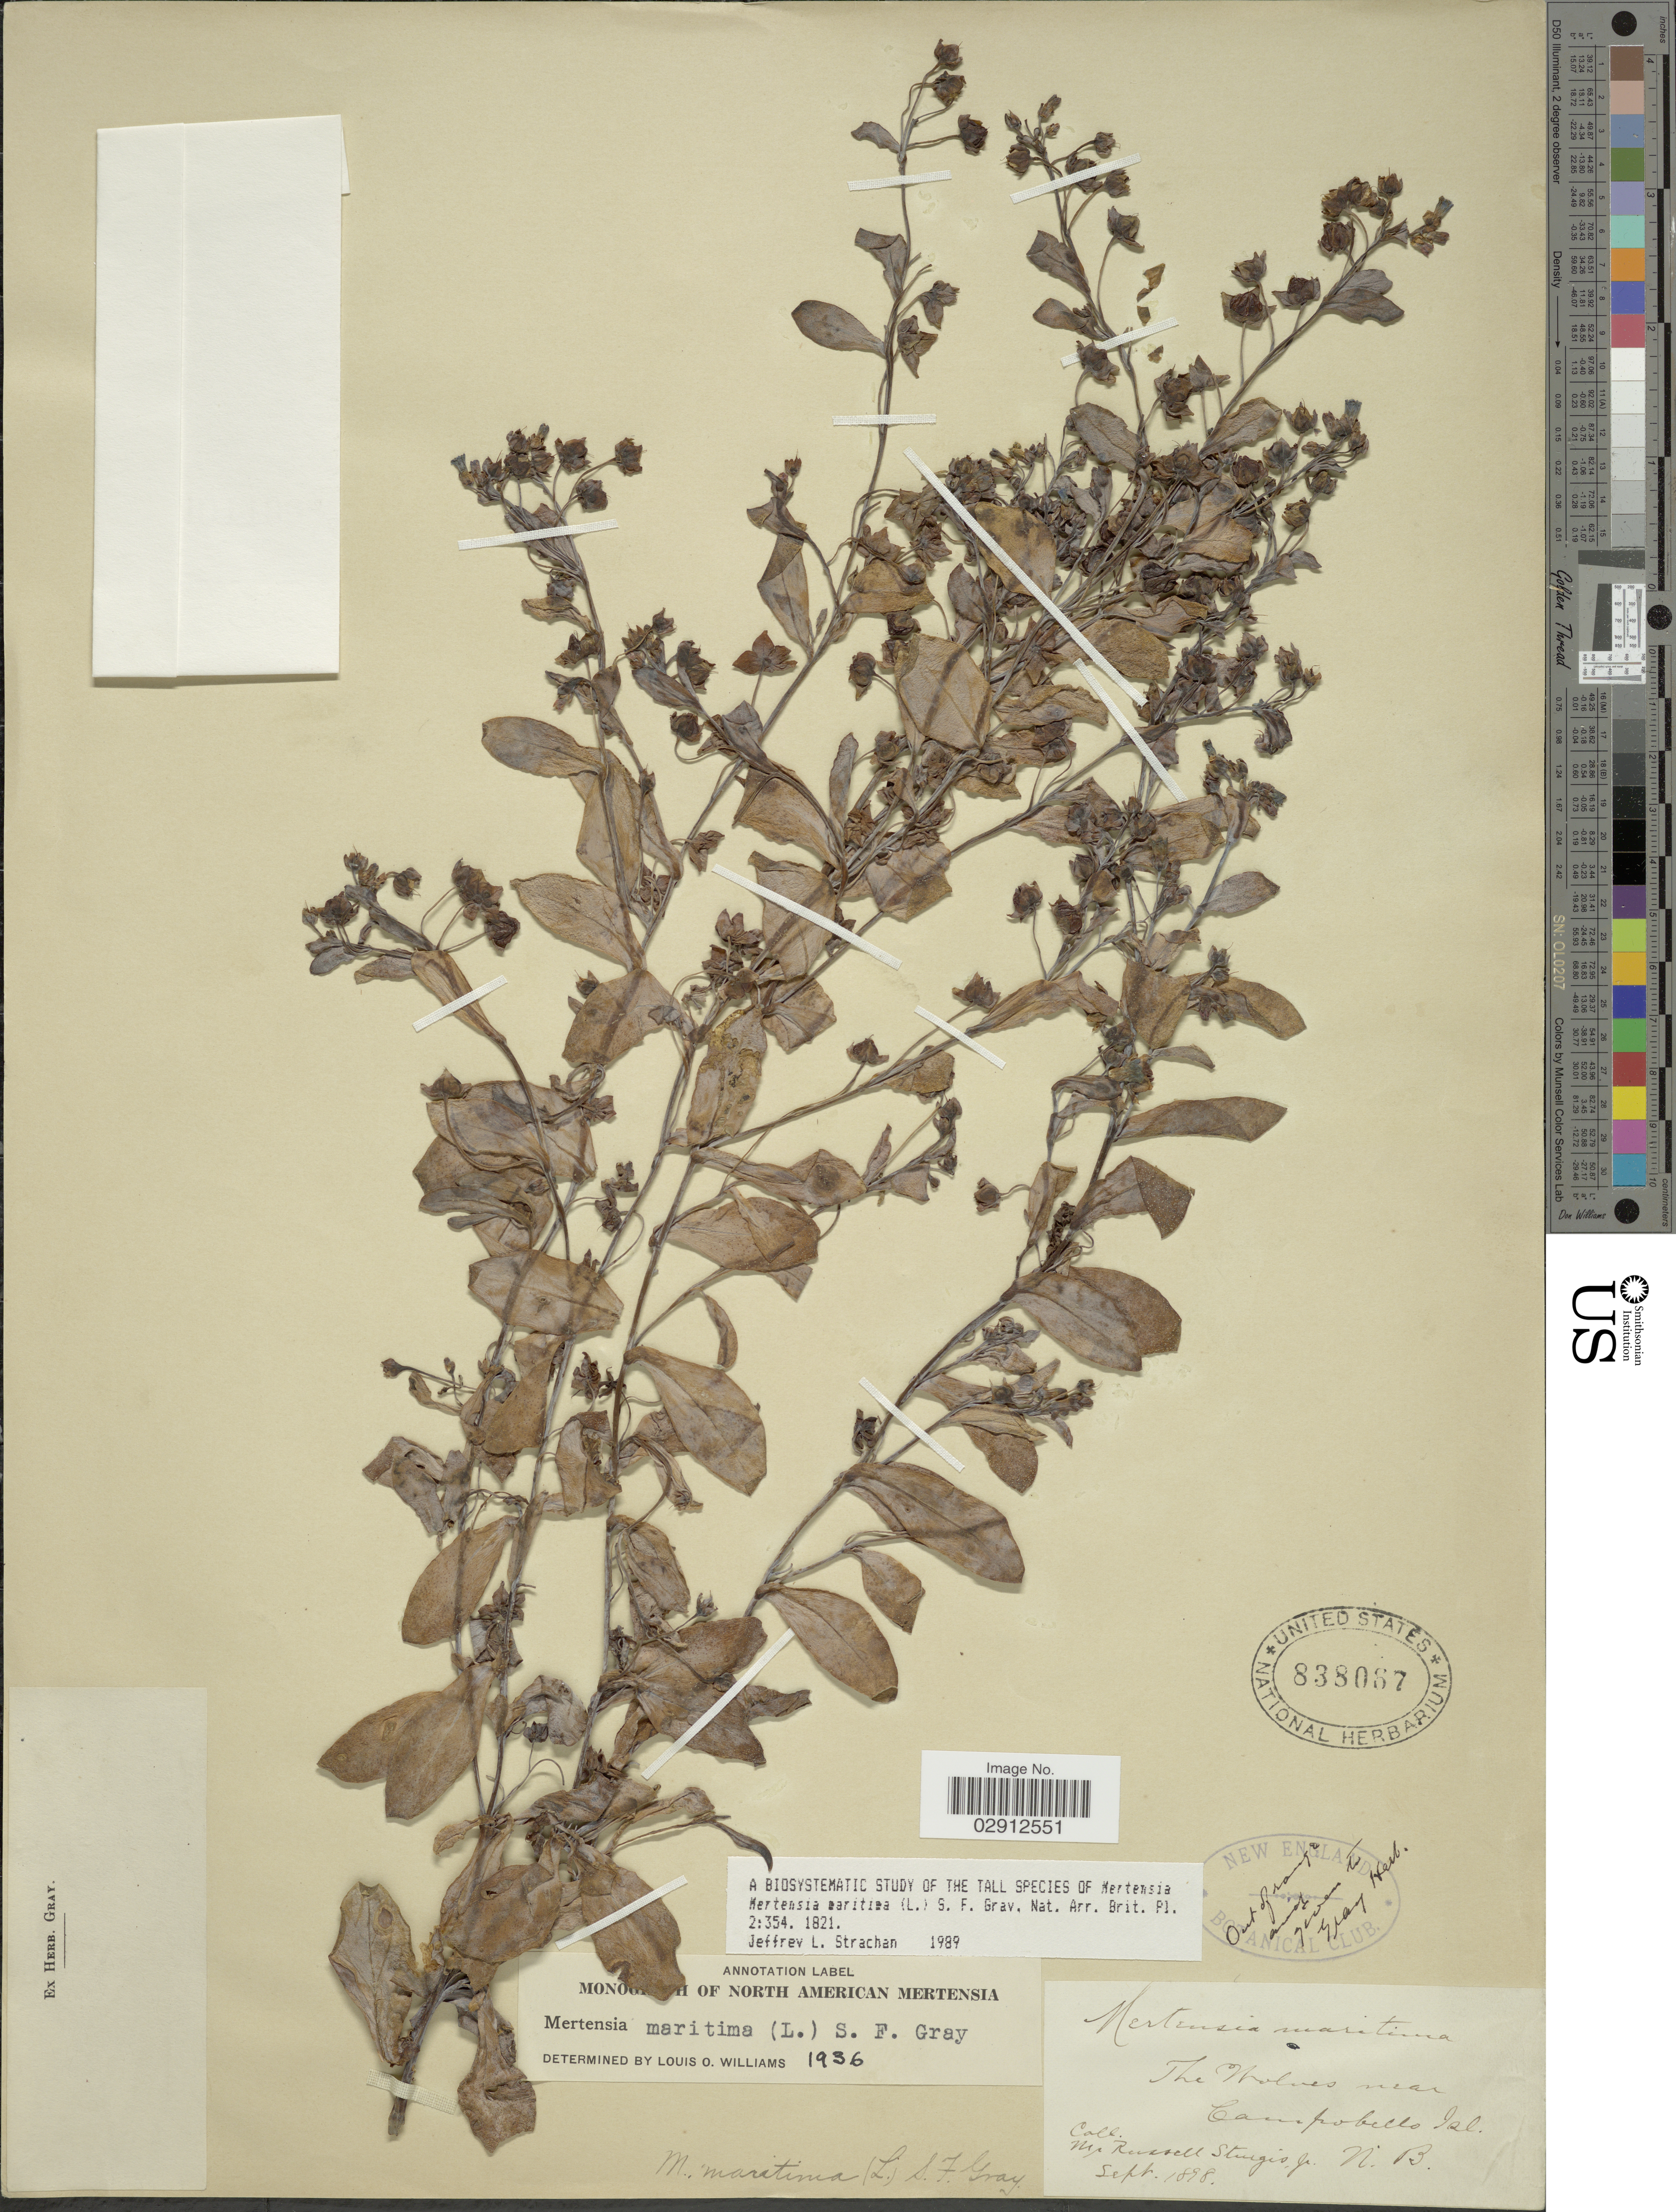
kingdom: Plantae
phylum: Tracheophyta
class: Magnoliopsida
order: Boraginales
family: Boraginaceae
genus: Mertensia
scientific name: Mertensia maritima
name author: (L.) S.F. Gray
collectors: R. Sturgis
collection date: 1898-09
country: Canada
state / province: New Brunswick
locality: The Wolves near Campobello Isl., N.B.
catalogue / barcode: US 838067